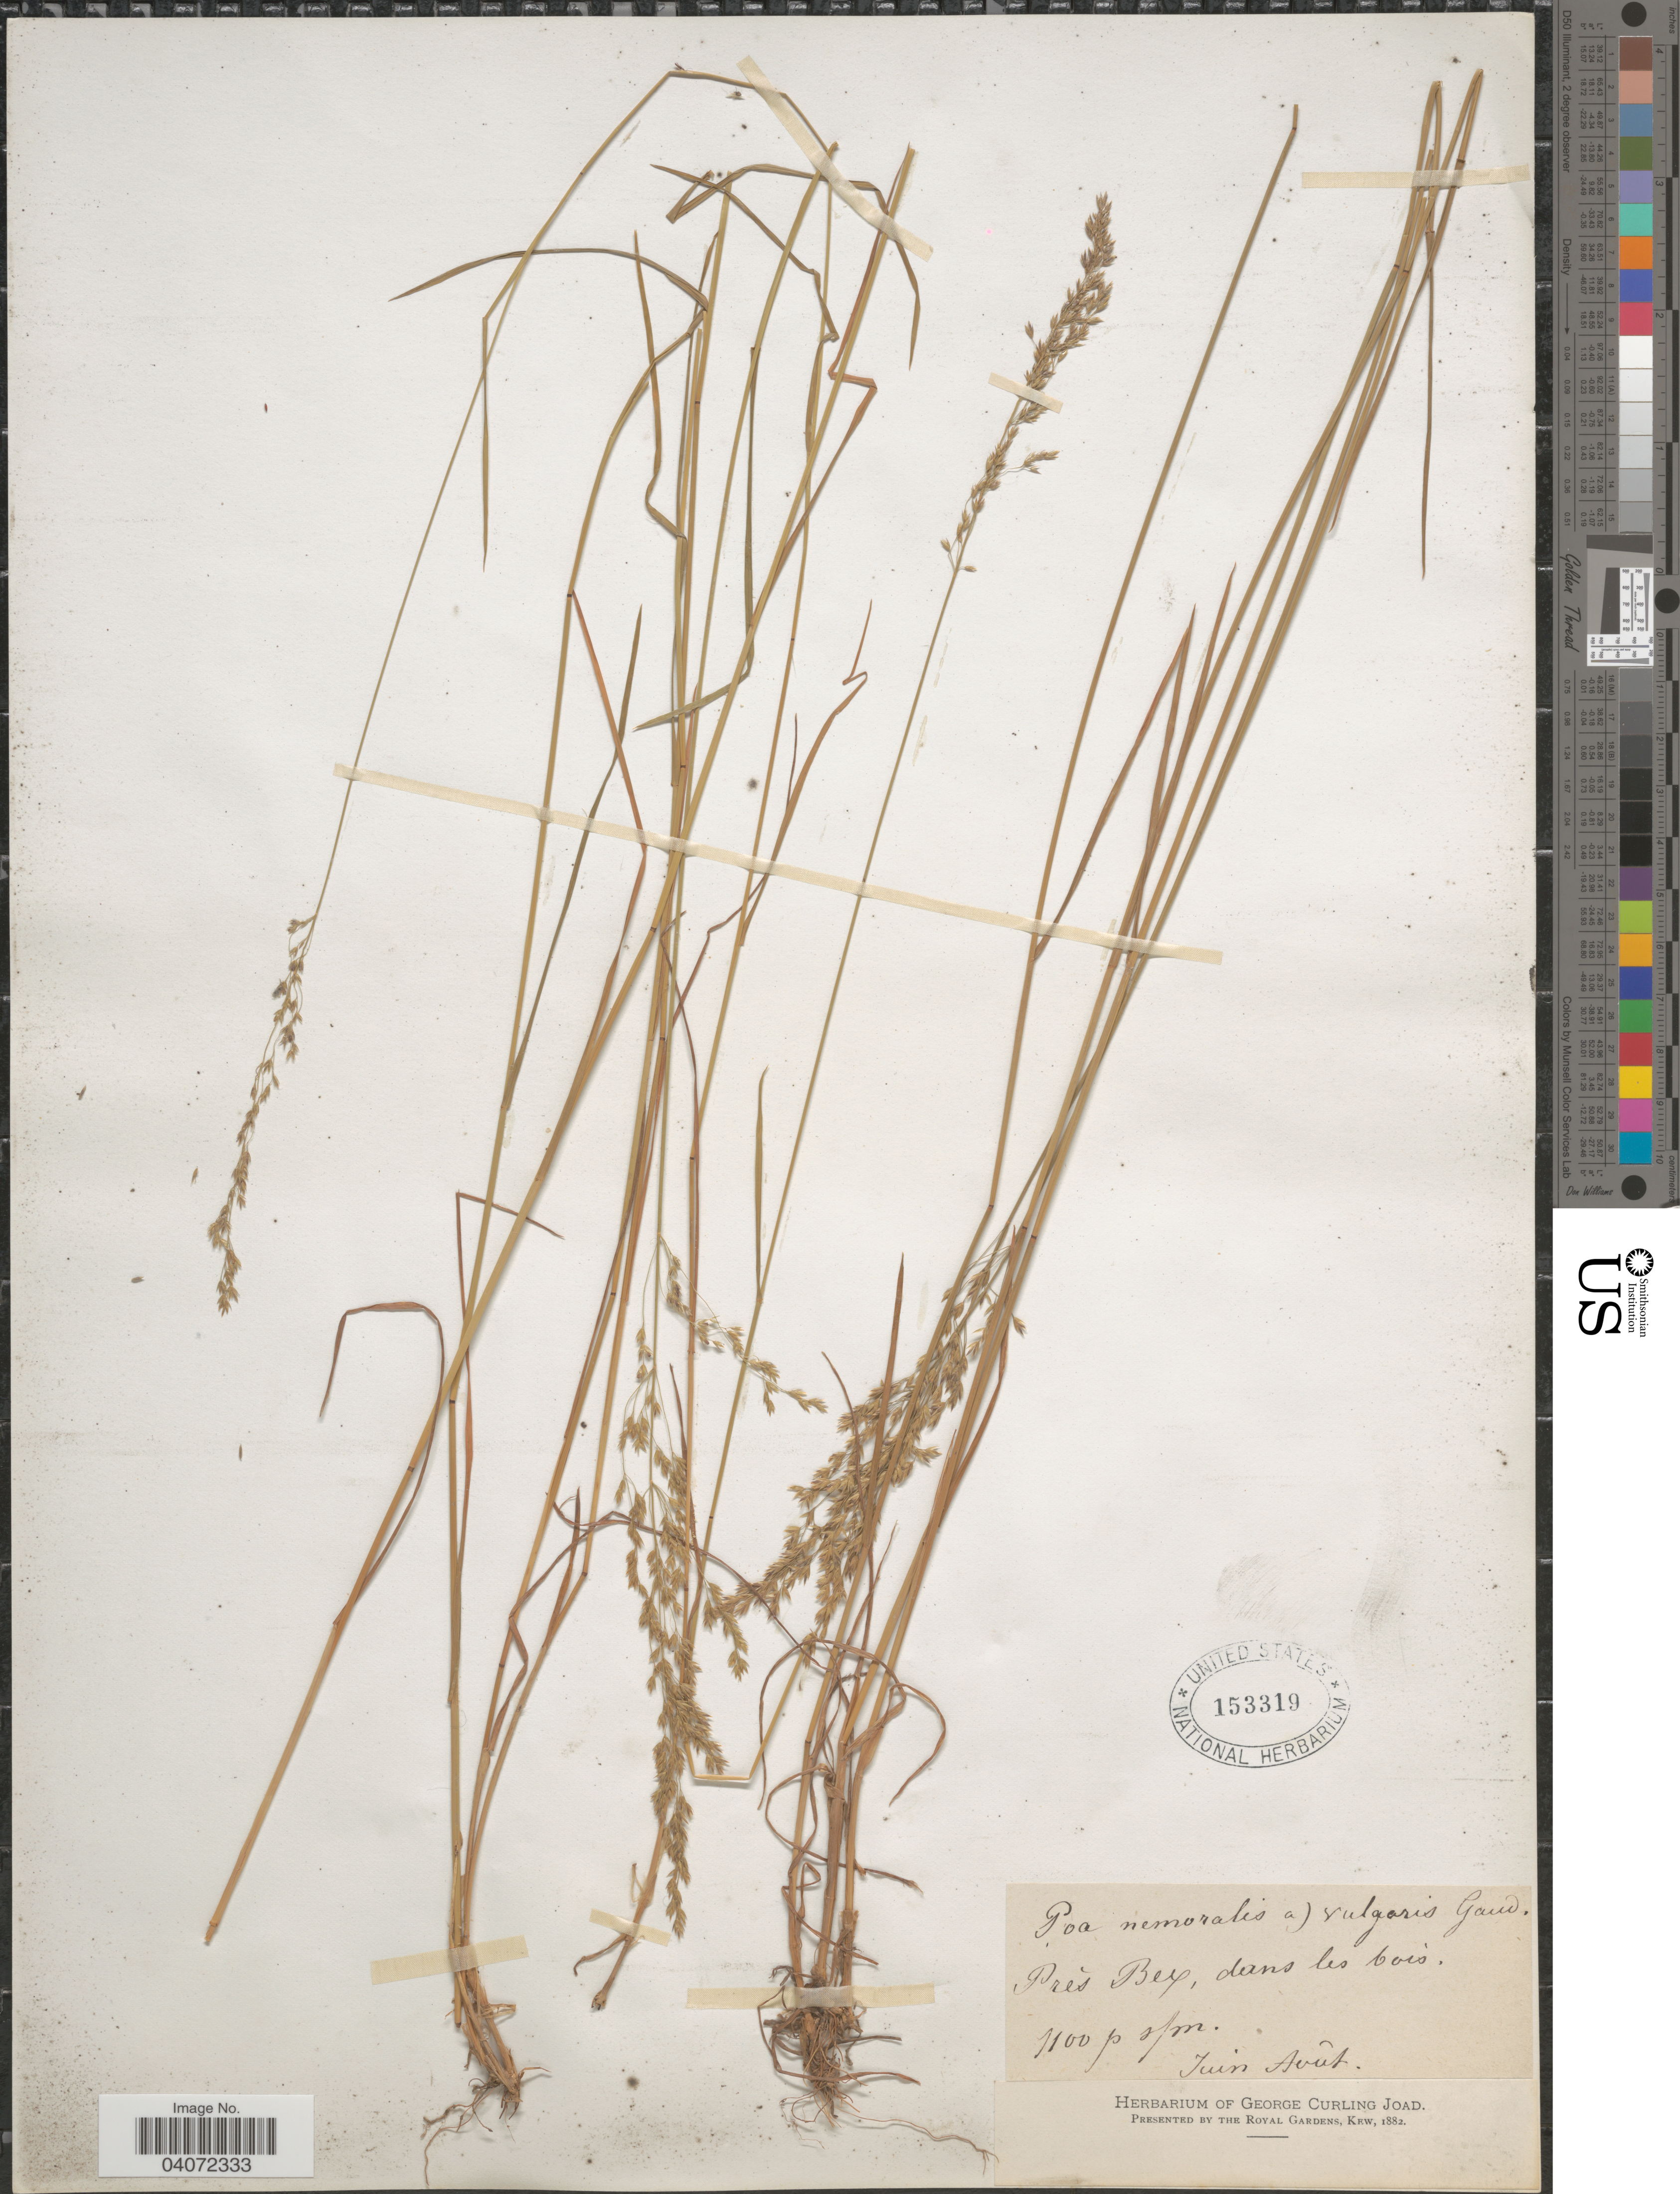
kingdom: Plantae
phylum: Tracheophyta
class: Liliopsida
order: Poales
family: Poaceae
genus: Poa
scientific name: Poa nemoralis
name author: L.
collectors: ex herb. George Curling Joad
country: Switzerland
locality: Pres Bex, dans les bois.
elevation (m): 335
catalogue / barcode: US 153319